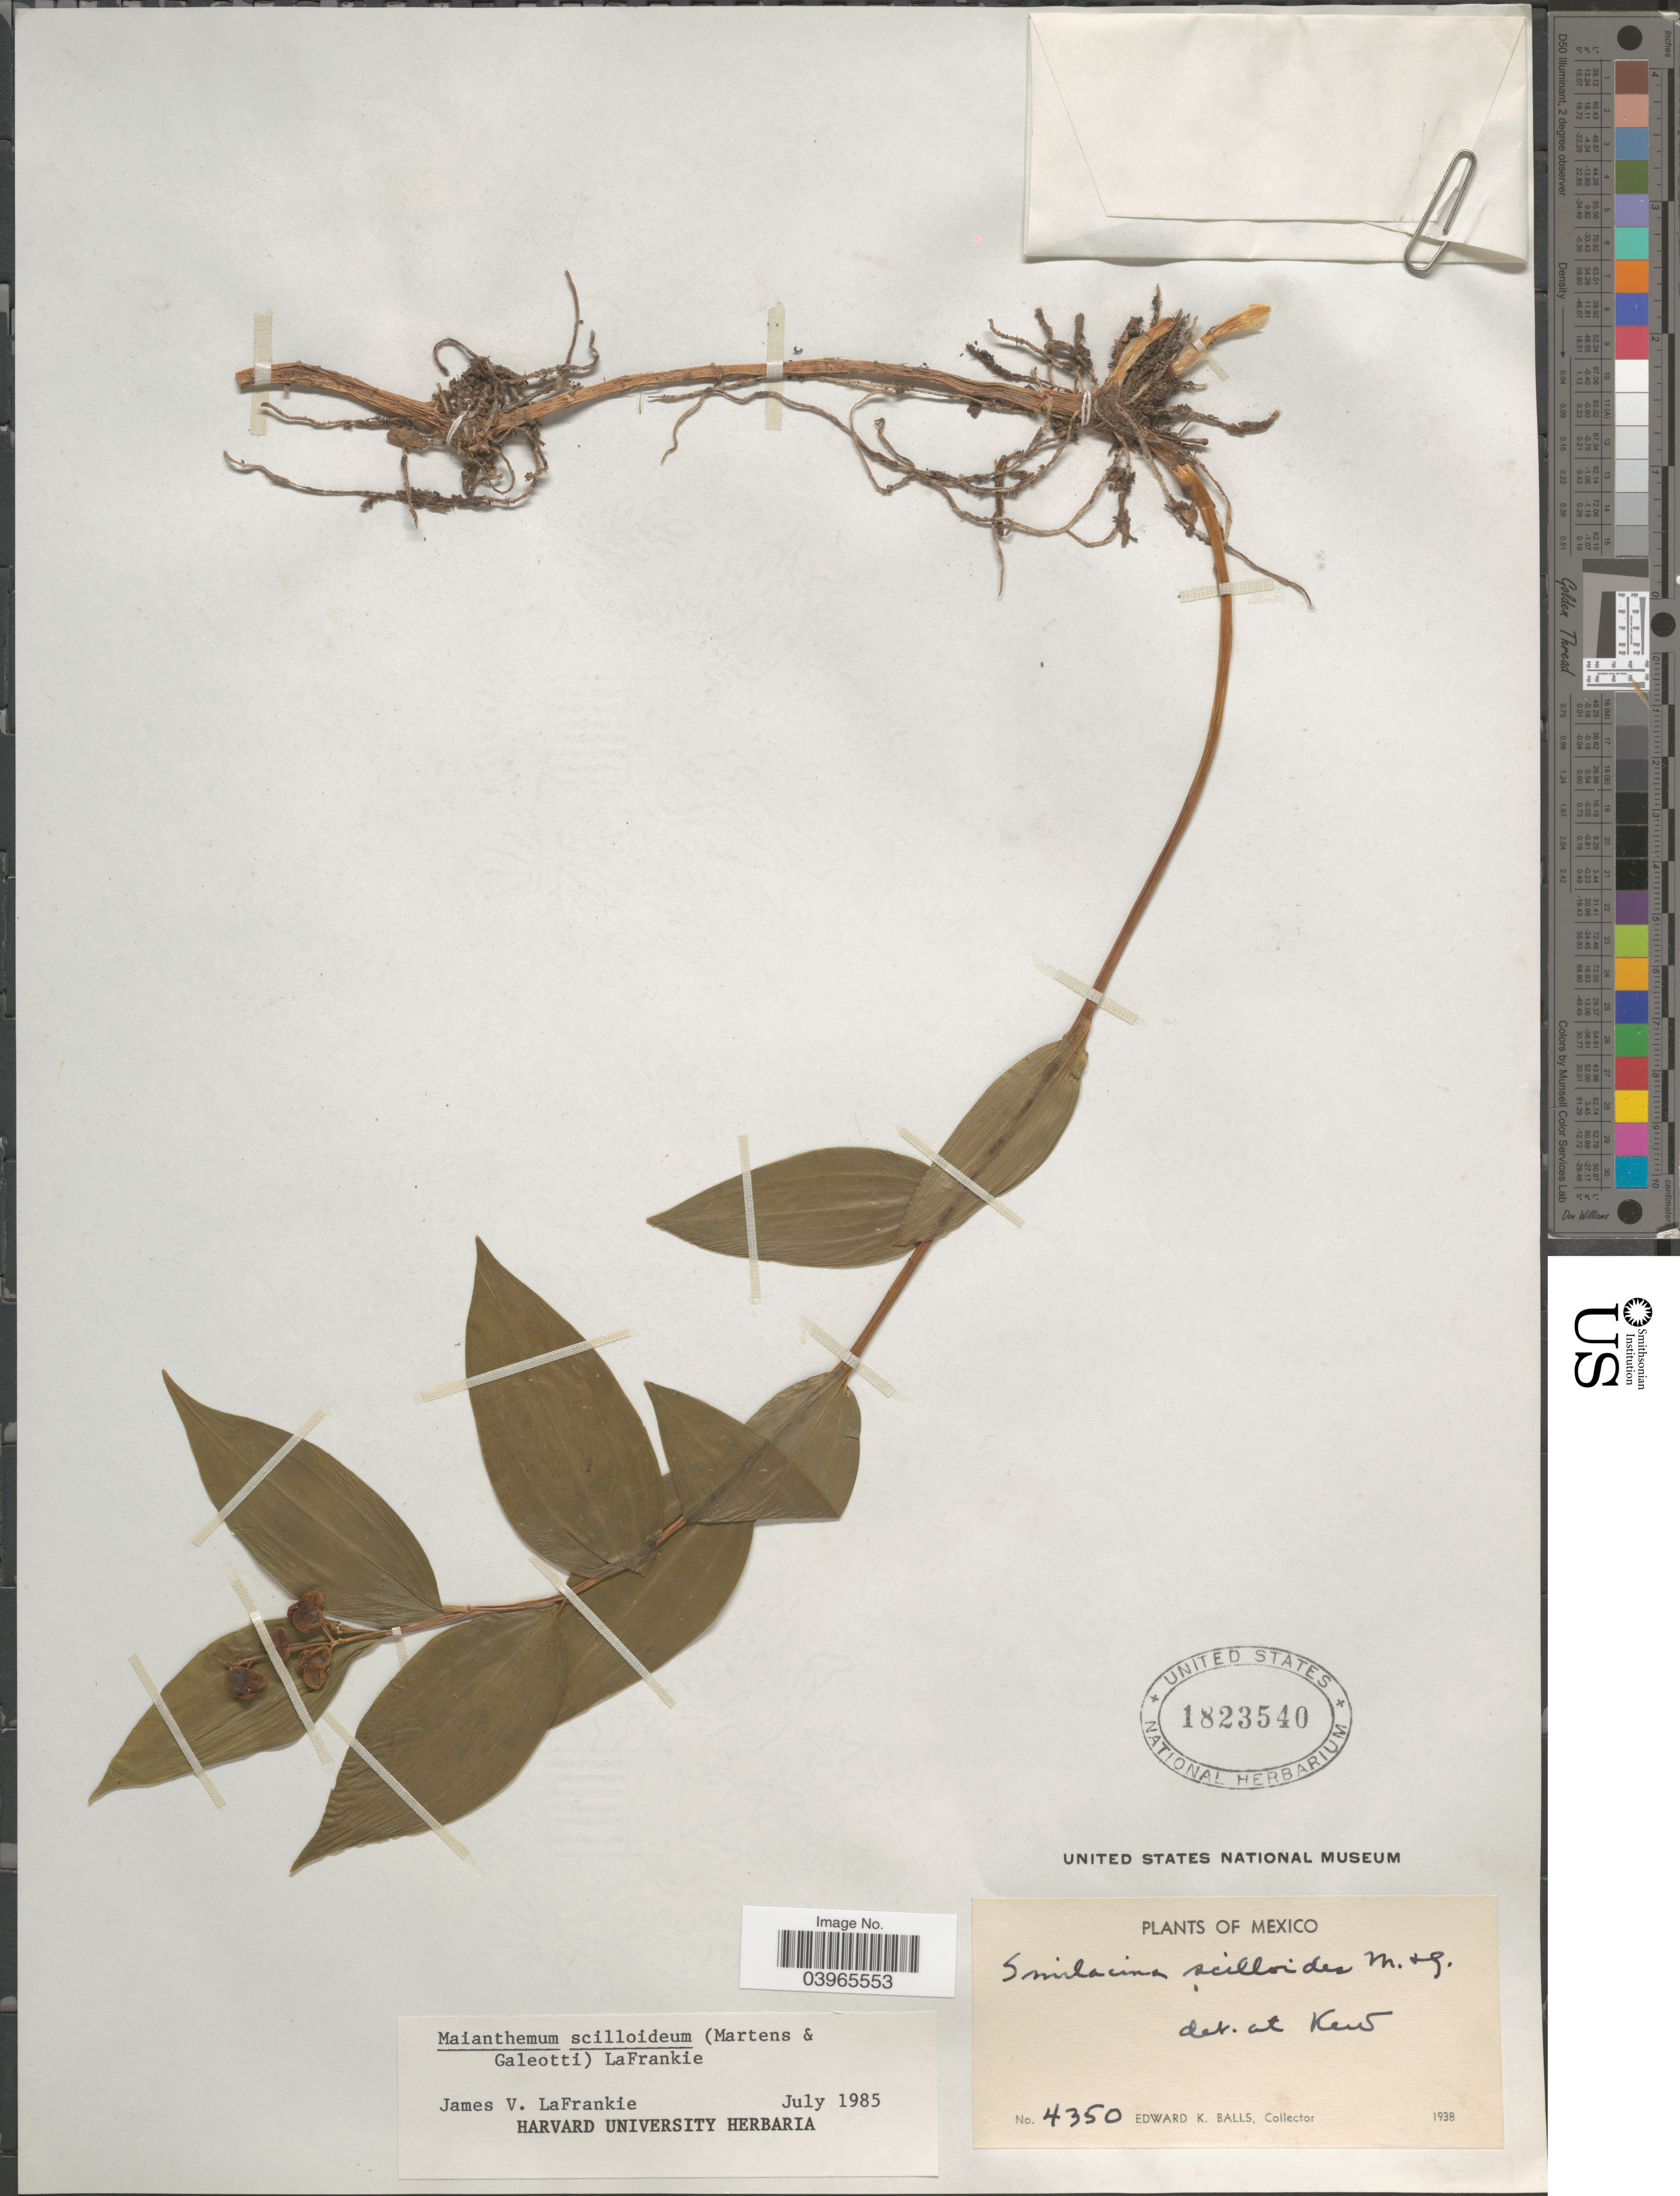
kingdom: Plantae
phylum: Tracheophyta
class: Liliopsida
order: Asparagales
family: Asparagaceae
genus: Maianthemum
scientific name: Maianthemum scilloideum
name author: (M. Martens & Galeotti) LaFrankie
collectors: E. K. Balls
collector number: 4350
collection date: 1938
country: Mexico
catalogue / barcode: US 1823540